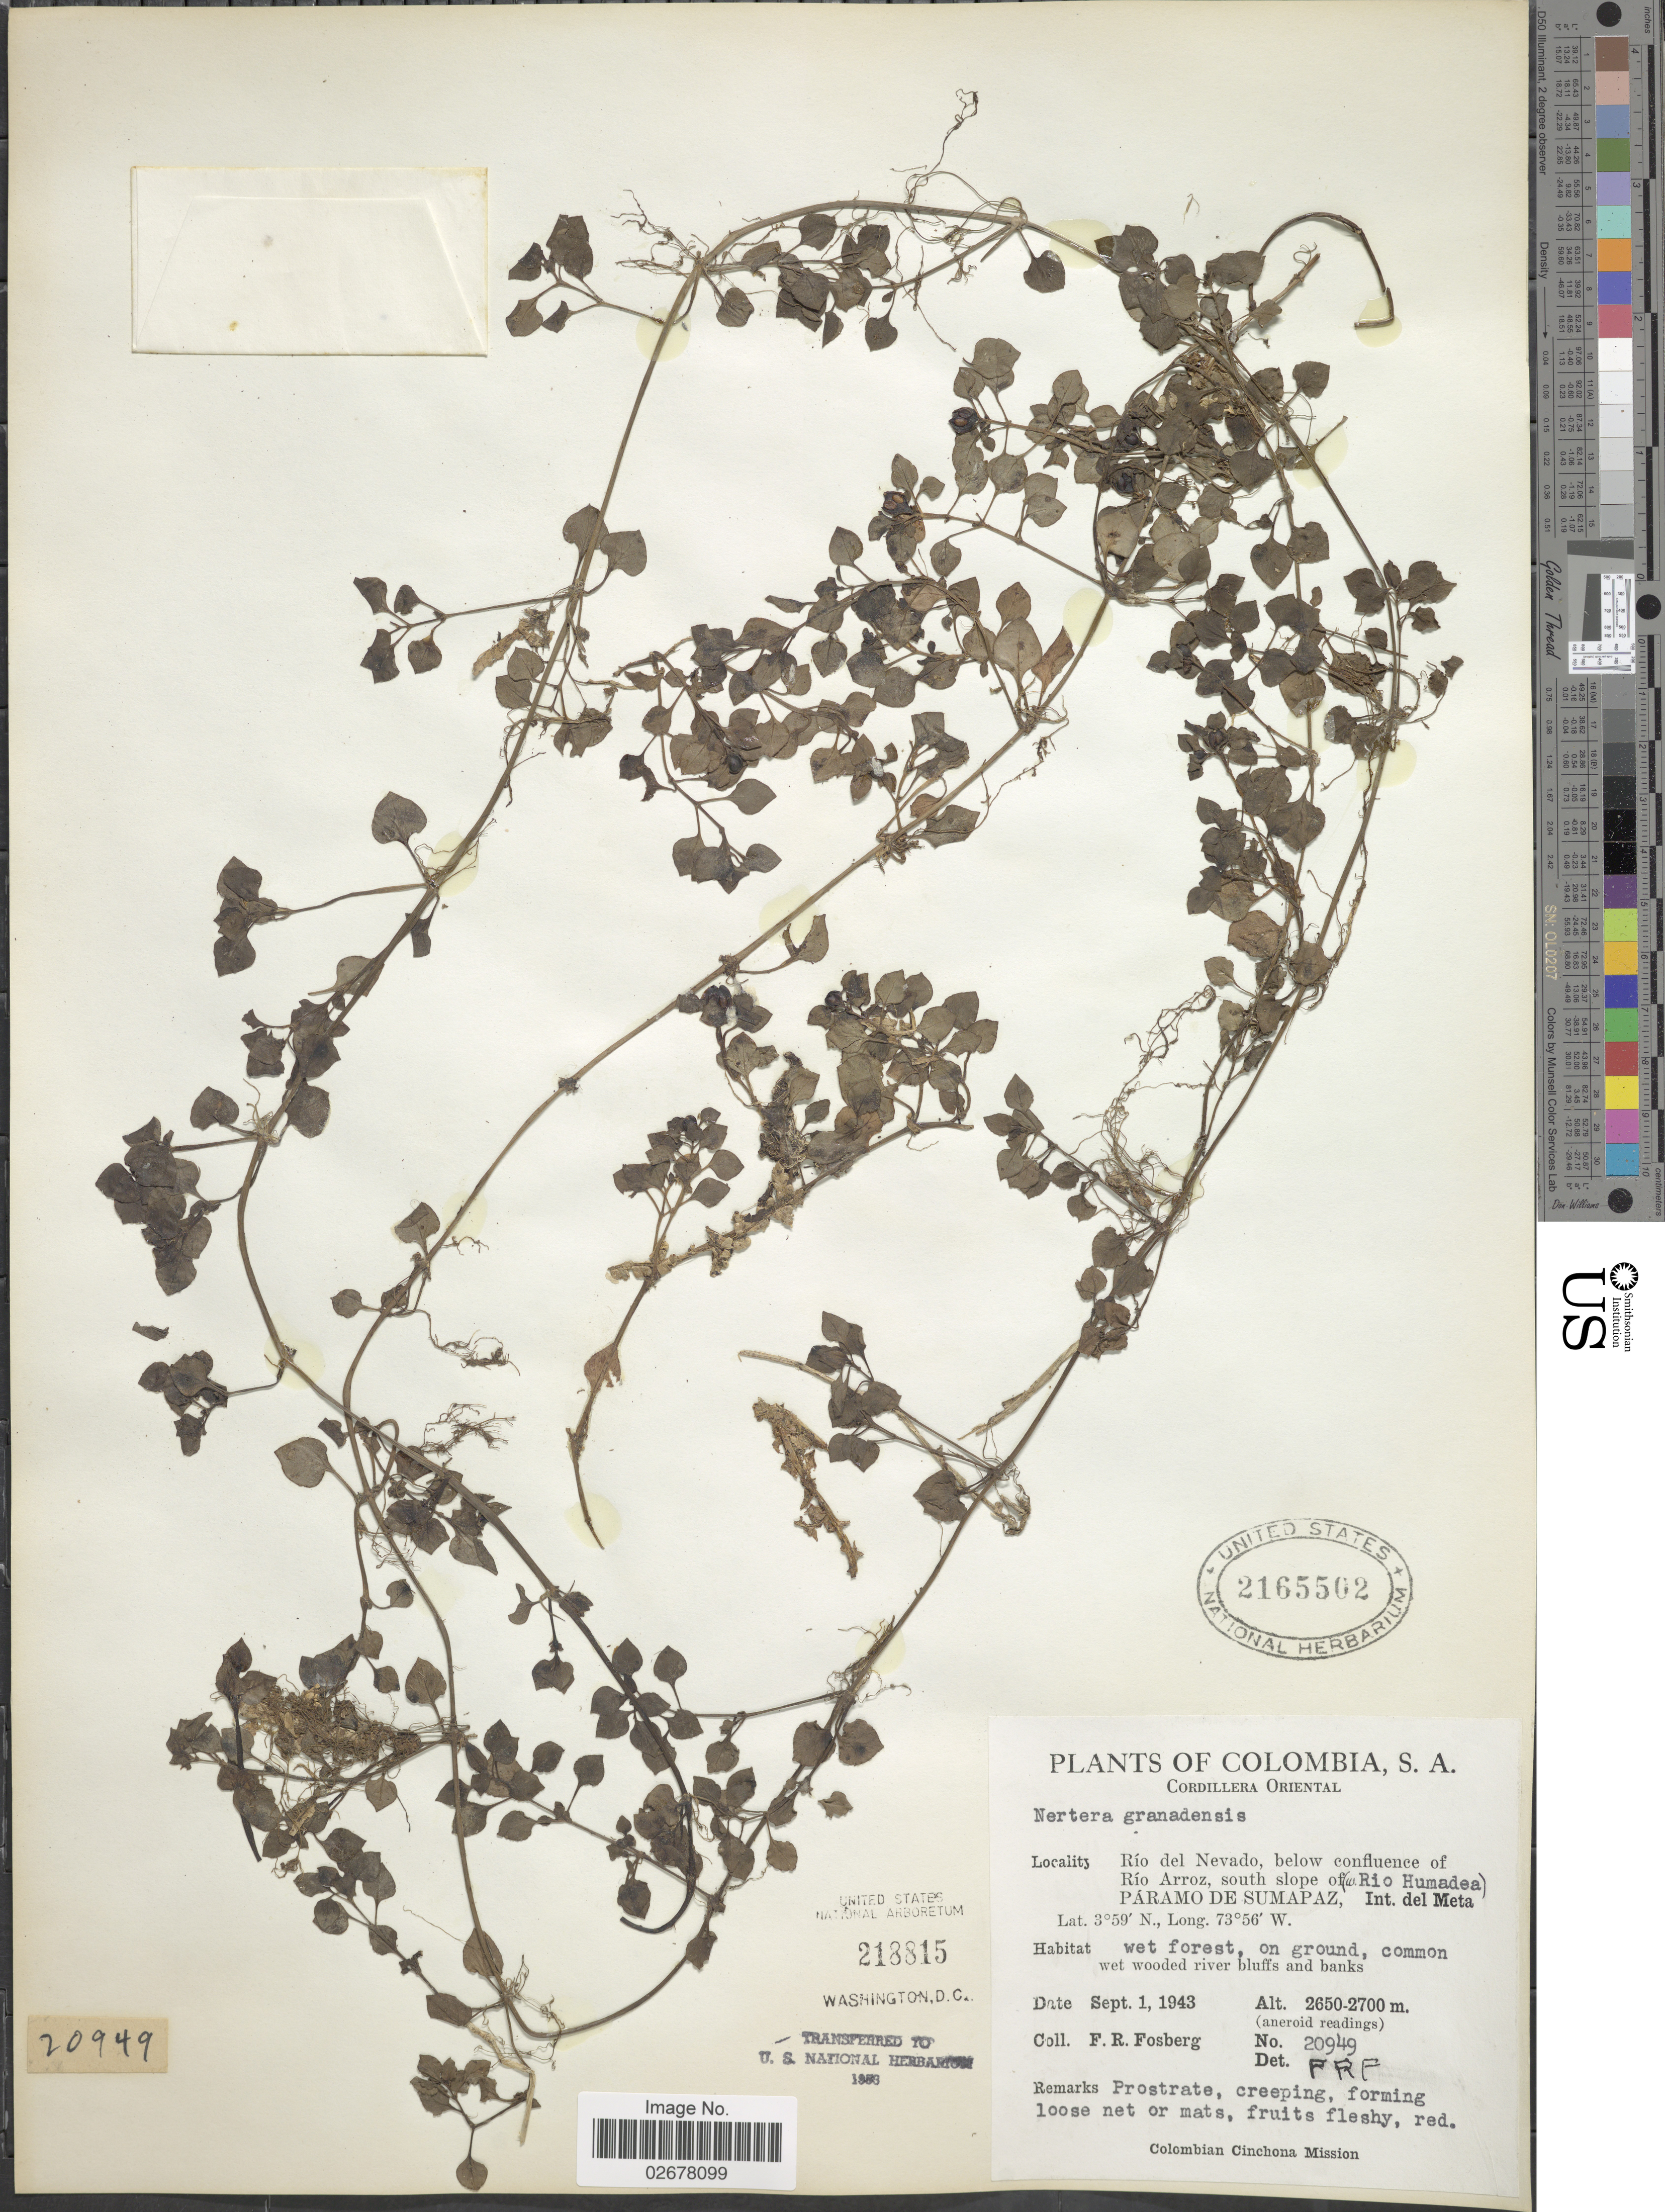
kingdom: Plantae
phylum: Tracheophyta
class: Magnoliopsida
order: Gentianales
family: Rubiaceae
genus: Nertera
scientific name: Nertera depressa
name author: Banks & Sol. ex Gaertn.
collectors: F. R. Fosberg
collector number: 20949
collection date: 1943-09-01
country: Colombia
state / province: Meta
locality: Cordillera Oriental, Río del Nevado, below confluence of Río Arroz, south slope of (w. Rio Humadea) Páramo de Sumapaz, Int del Meta, wet forest, on ground, common wet wooded river bluffs and banks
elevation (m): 2650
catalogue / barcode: US 2165502